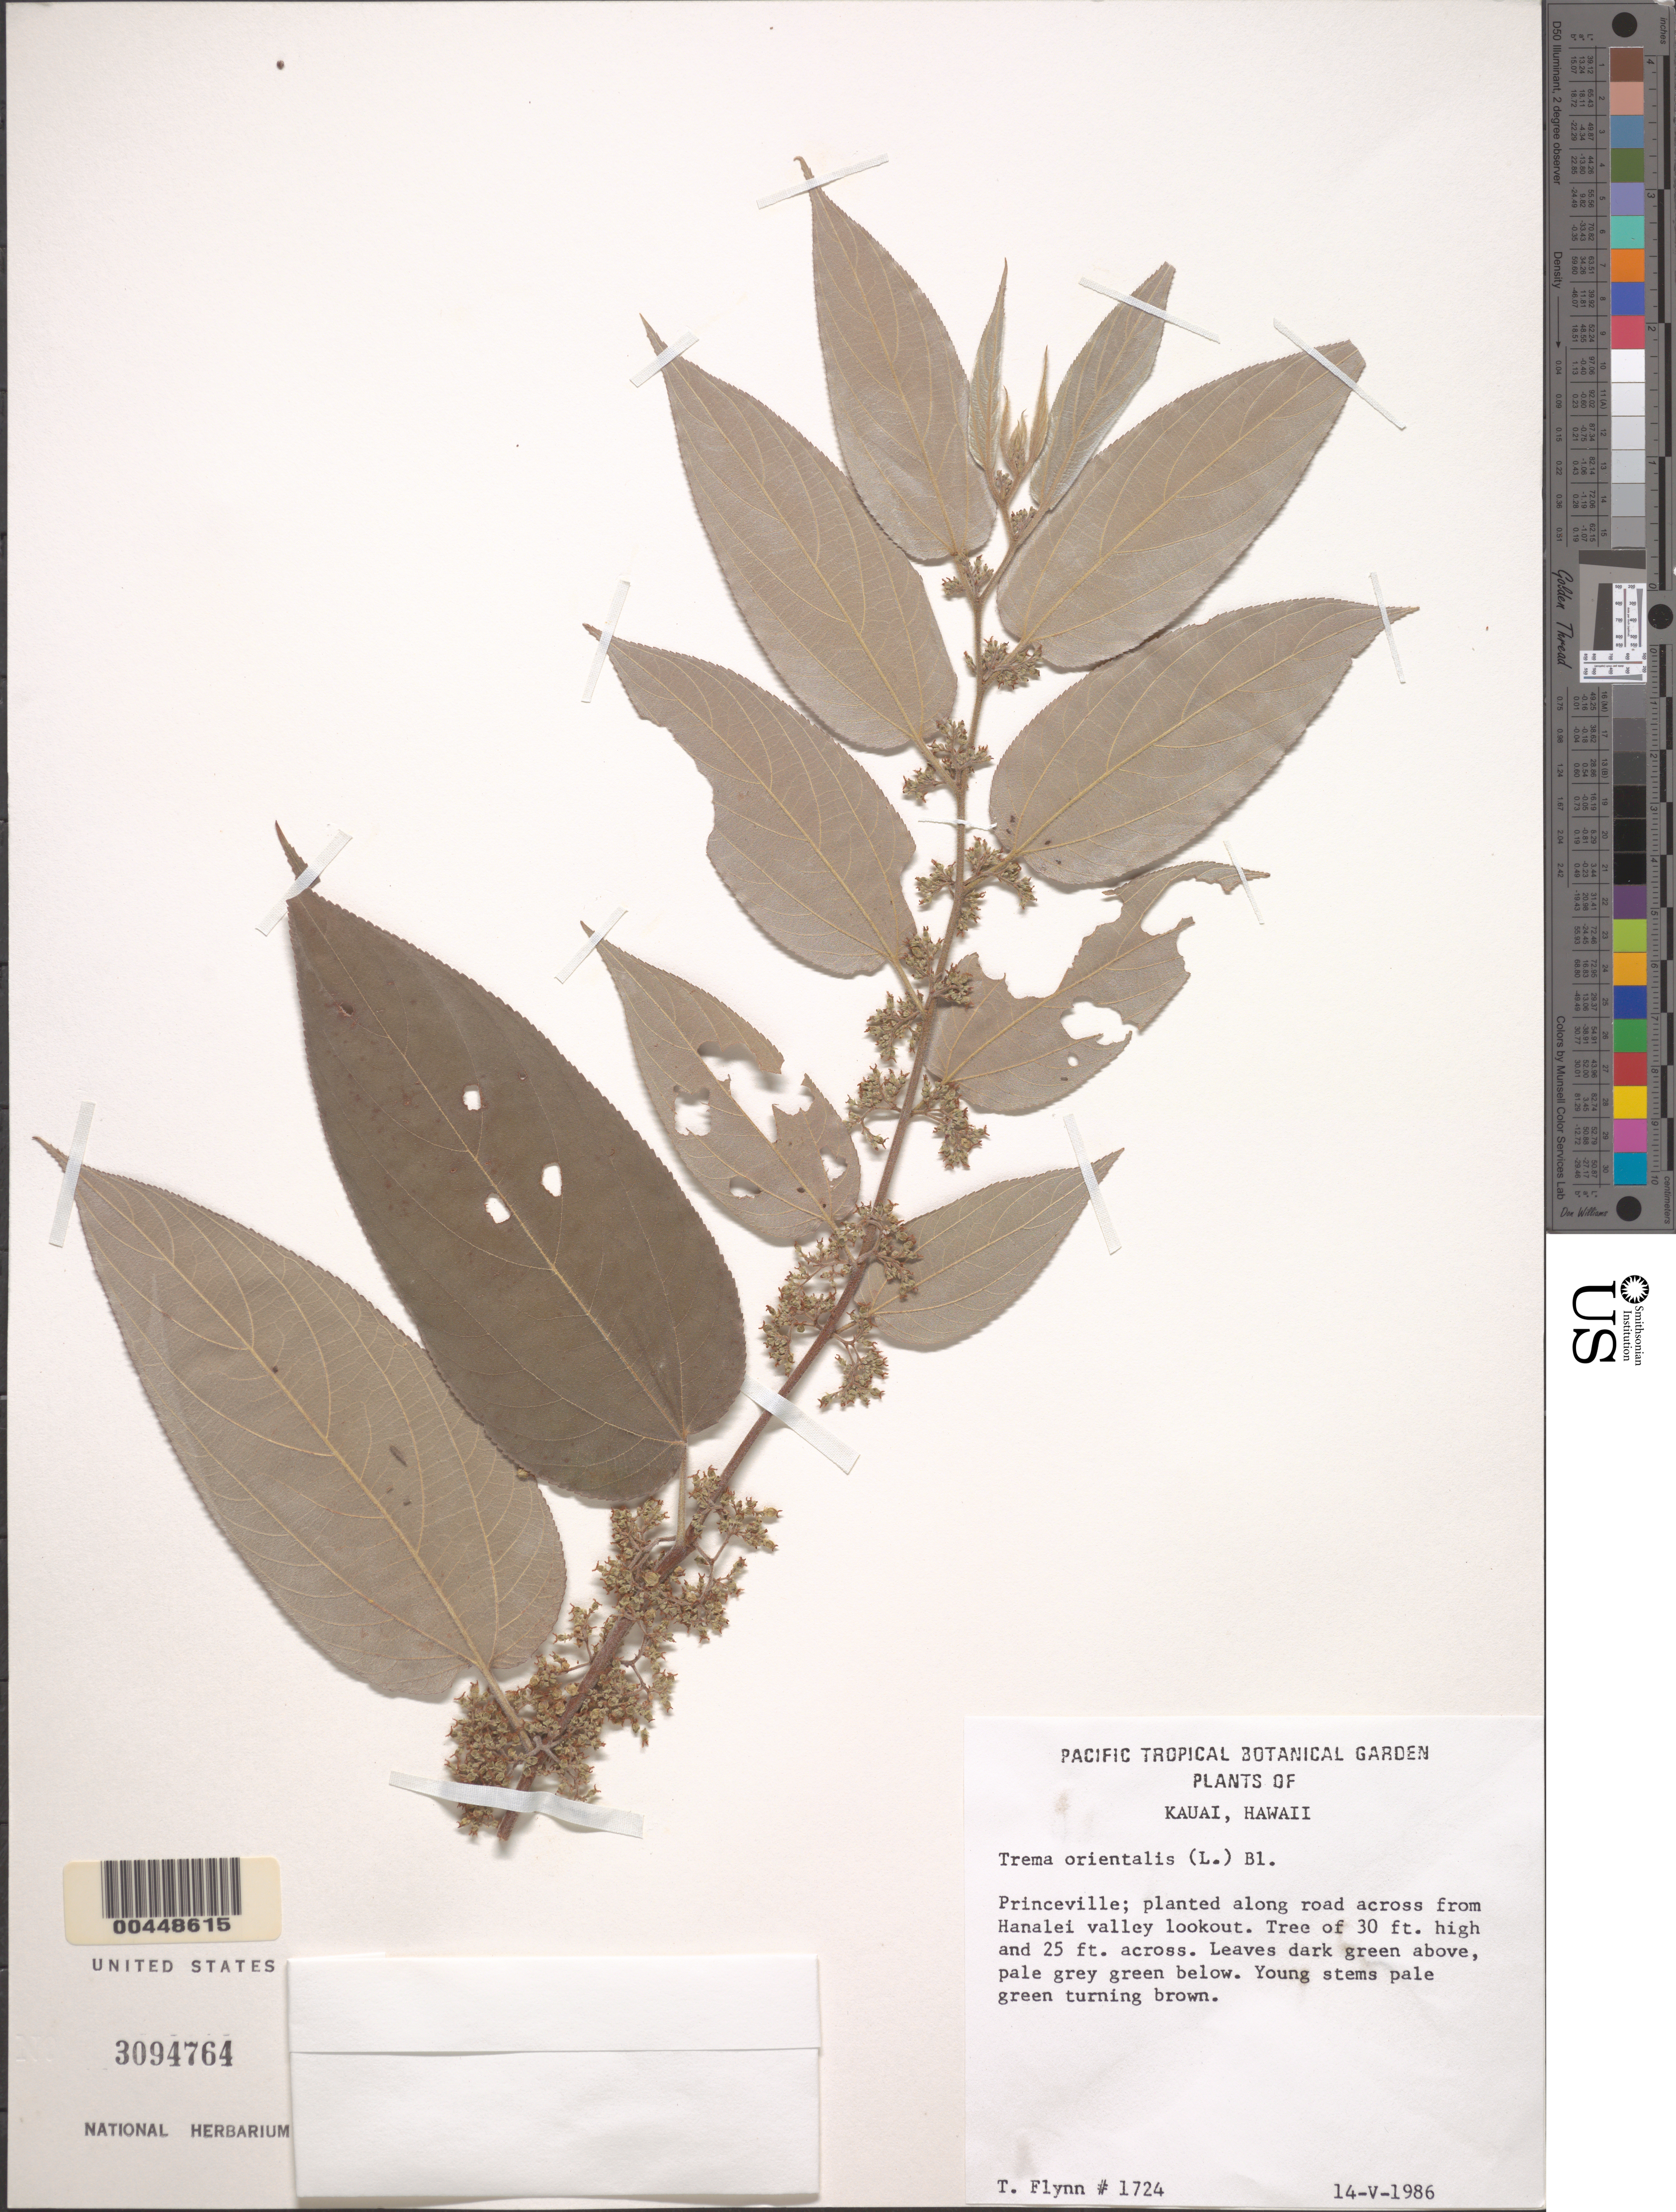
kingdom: Plantae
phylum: Tracheophyta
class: Magnoliopsida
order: Rosales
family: Cannabaceae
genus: Trema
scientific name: Trema orientale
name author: (L.) Blume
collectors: T. W. Flynn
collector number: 1724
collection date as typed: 14 May 1986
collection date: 1986-05-14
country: United States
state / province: Hawaii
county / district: Kauai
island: Kaua'i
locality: Princeville, across from Hanalei Valley Lookout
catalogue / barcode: US 3094764